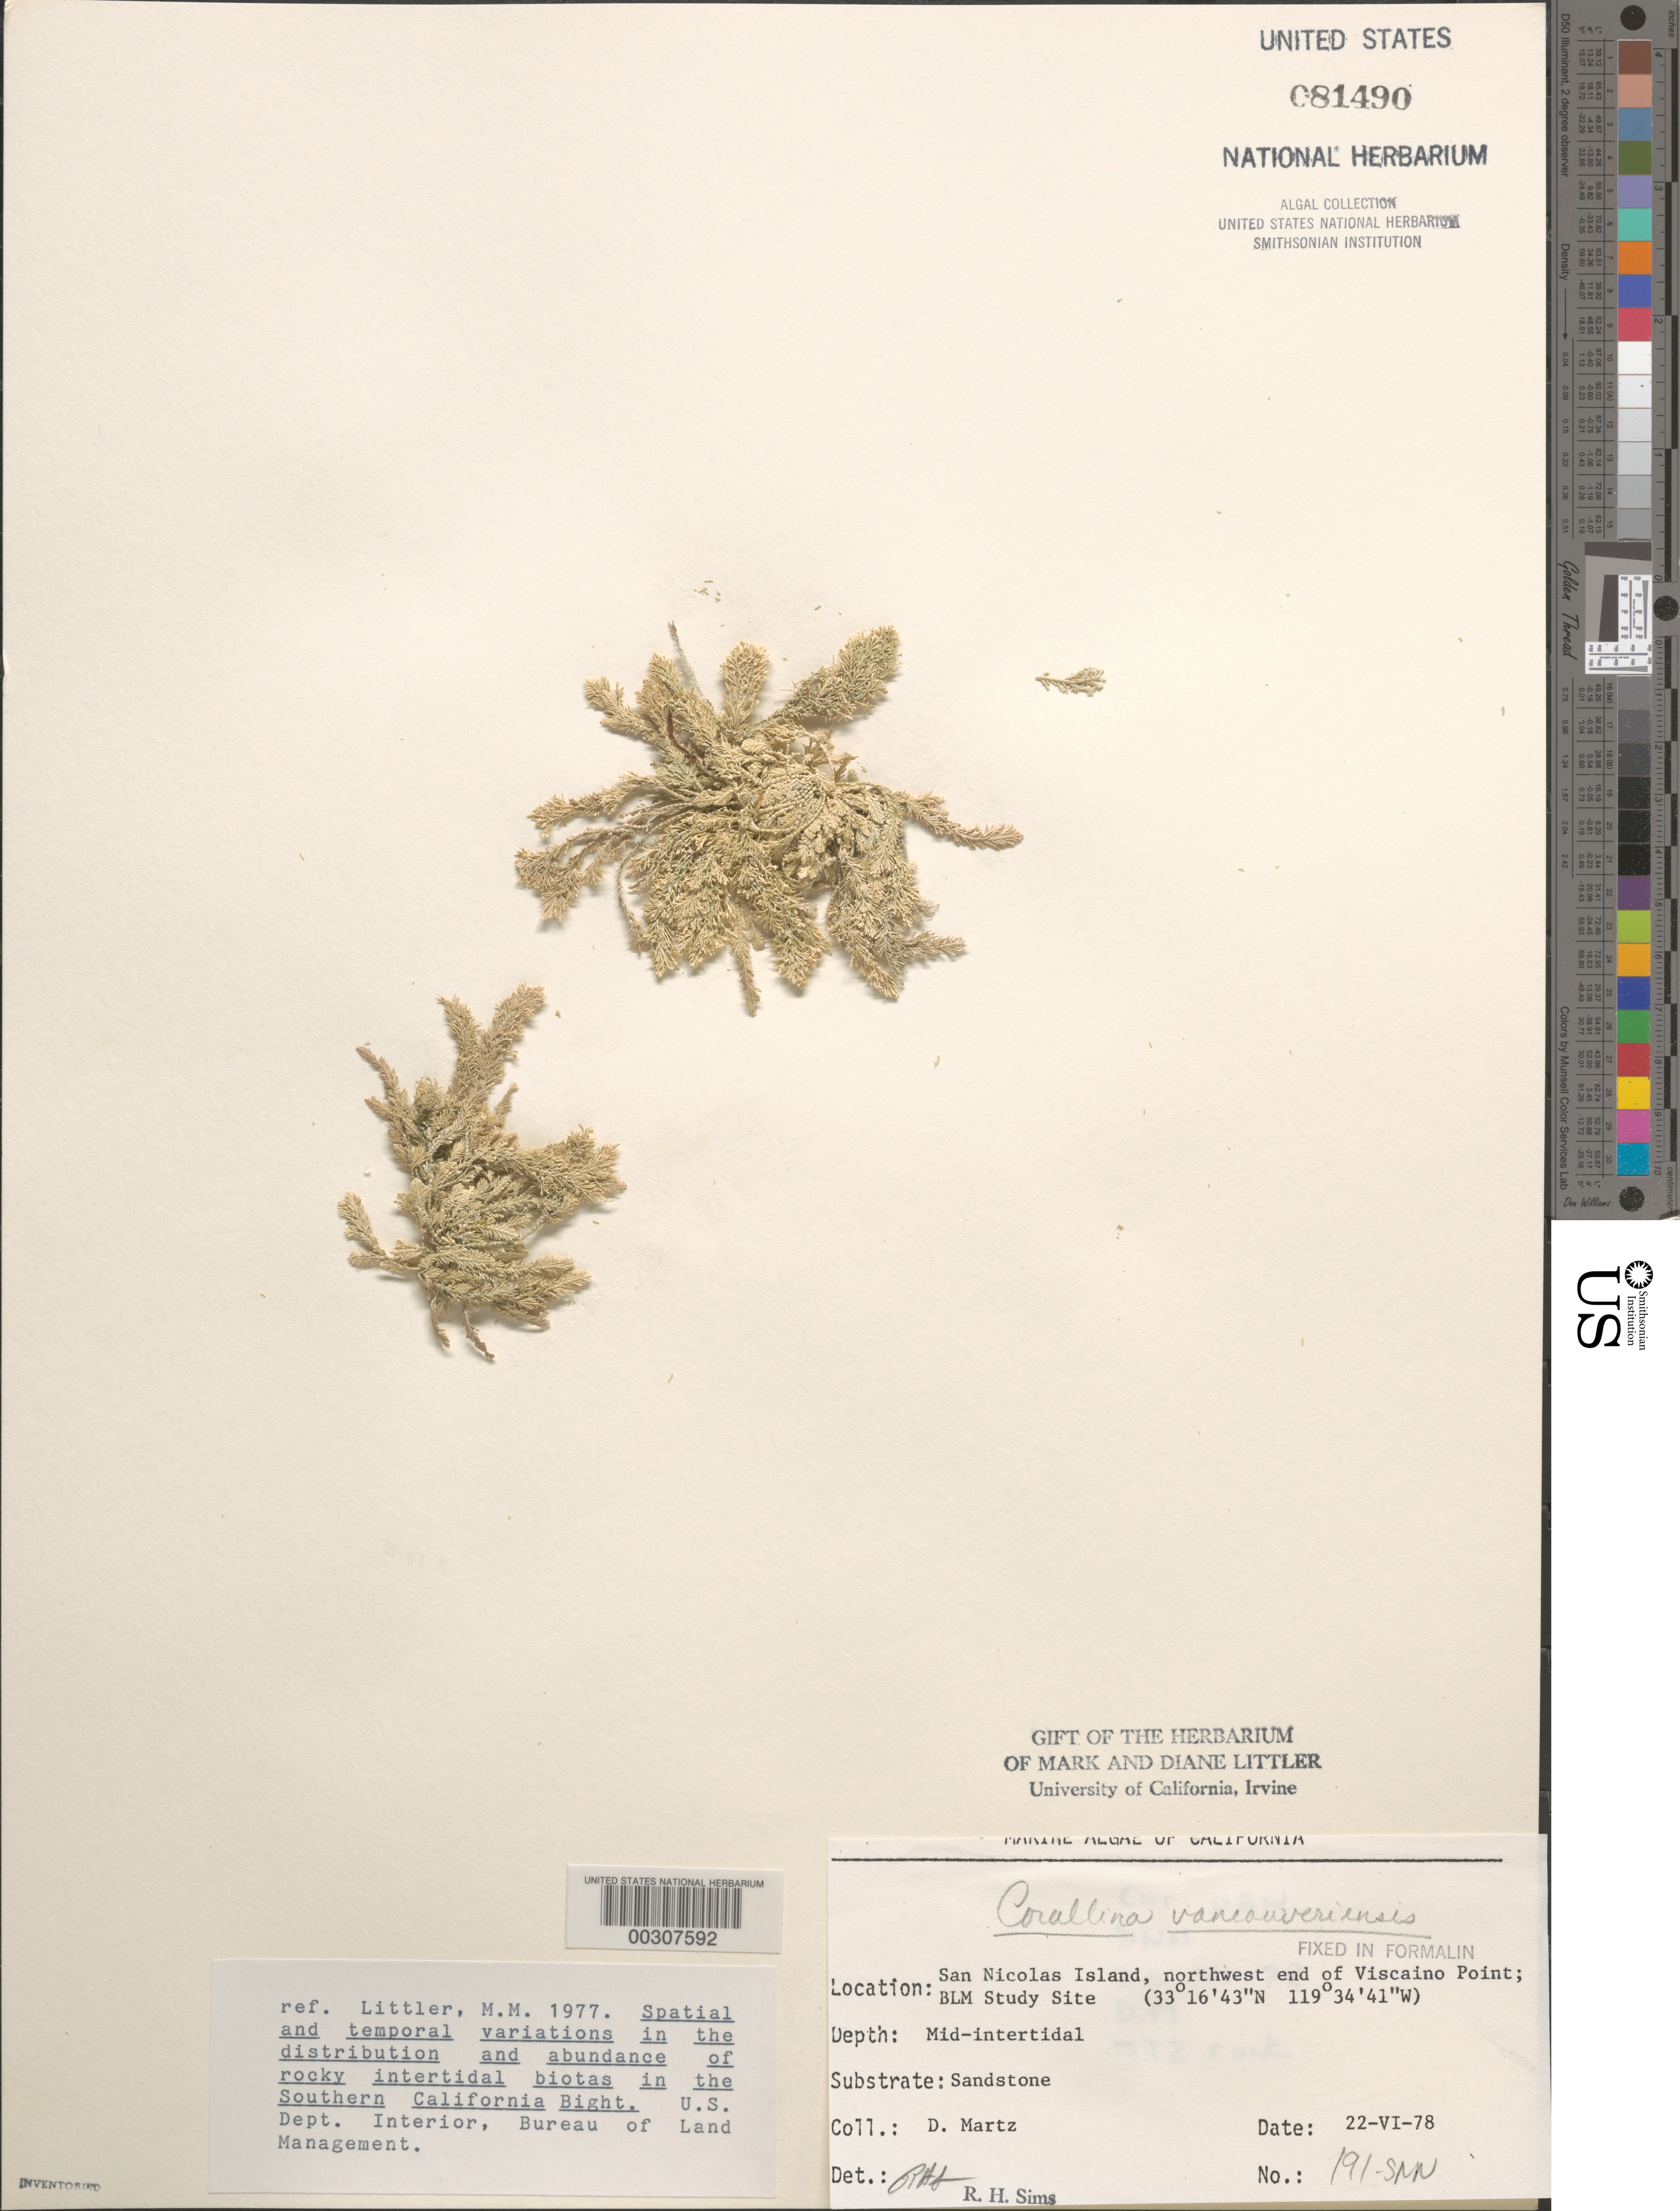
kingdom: Plantae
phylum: Rhodophyta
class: Florideophyceae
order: Corallinales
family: Corallinaceae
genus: Corallina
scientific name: Corallina vancouveriensis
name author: Yendo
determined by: Sims, Robert H.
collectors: D. Martz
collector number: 191-snn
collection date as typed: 22 Jun 1978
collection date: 1978-06-22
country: United States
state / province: California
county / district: Ventura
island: San Nicolas Island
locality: Northwest end of Vizcaino Point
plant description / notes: BLM-SOCALBIGHT Rocky Intertidal Survey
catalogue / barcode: US 81490